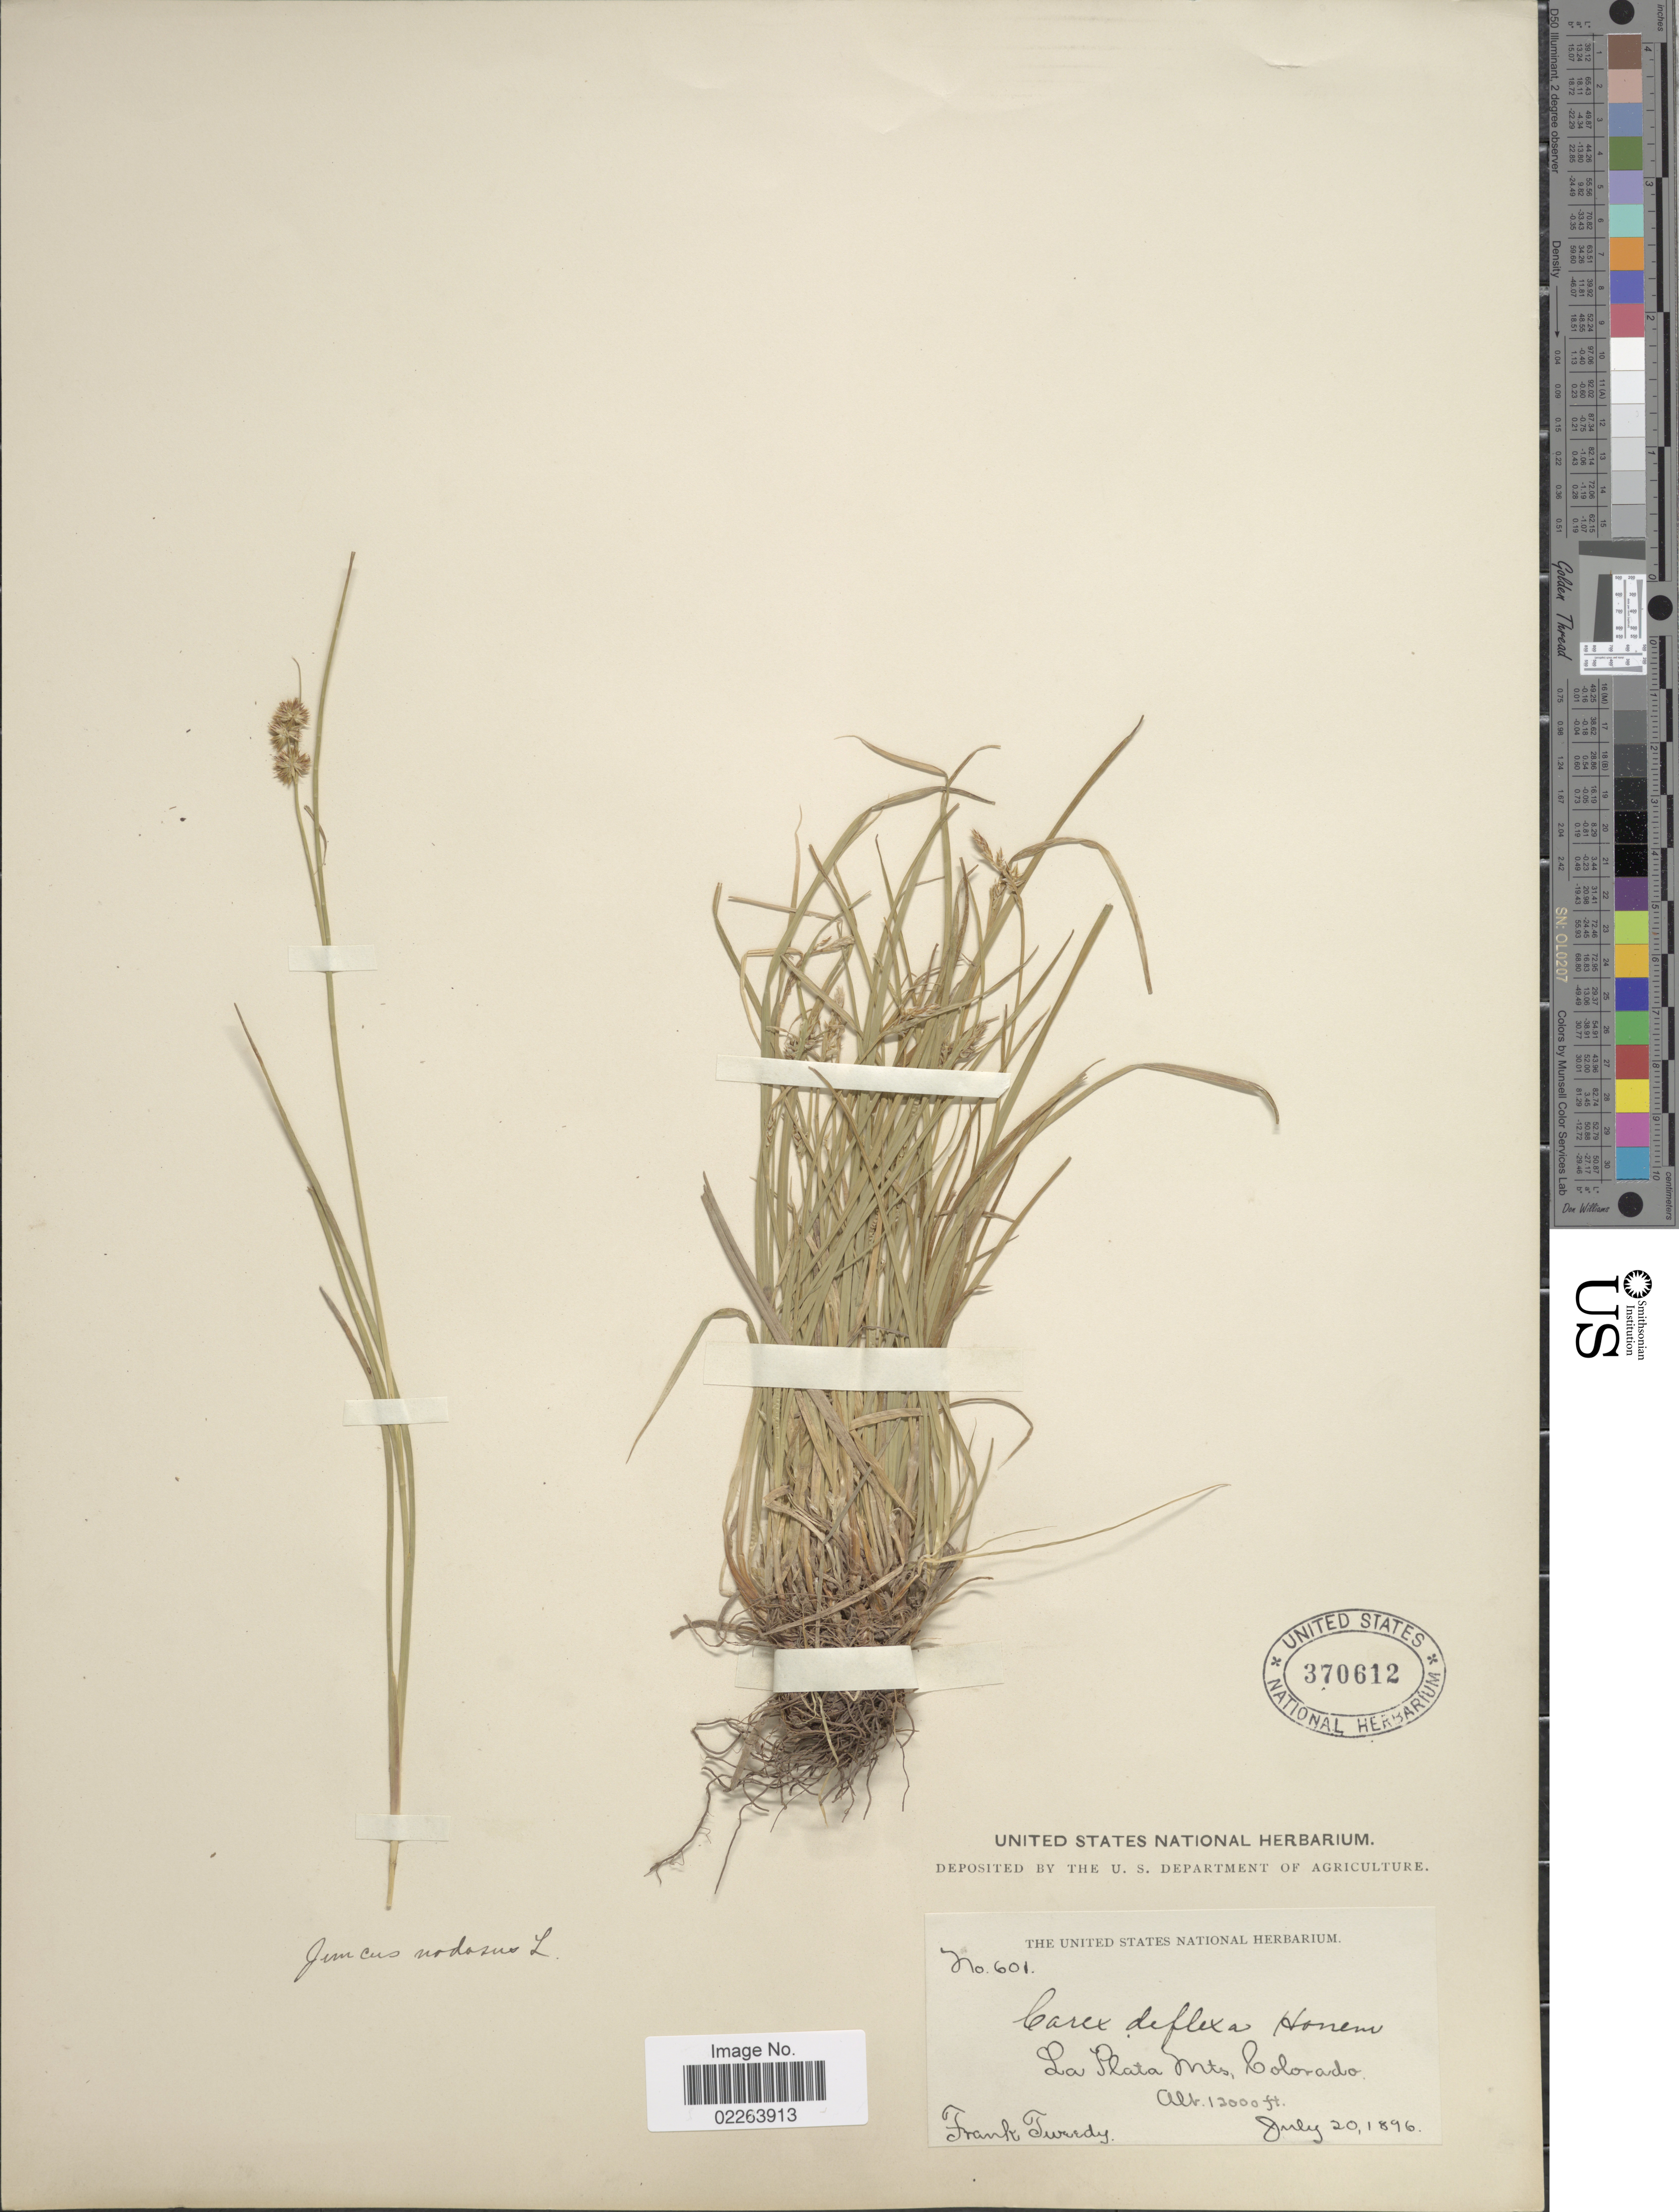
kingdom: Plantae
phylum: Tracheophyta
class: Liliopsida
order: Poales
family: Cyperaceae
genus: Carex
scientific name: Carex deflexa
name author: Hornem.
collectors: F. Tweedy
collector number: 601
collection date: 1896-07-20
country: United States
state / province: Colorado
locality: La Plata Mts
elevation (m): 3658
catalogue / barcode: US 370612